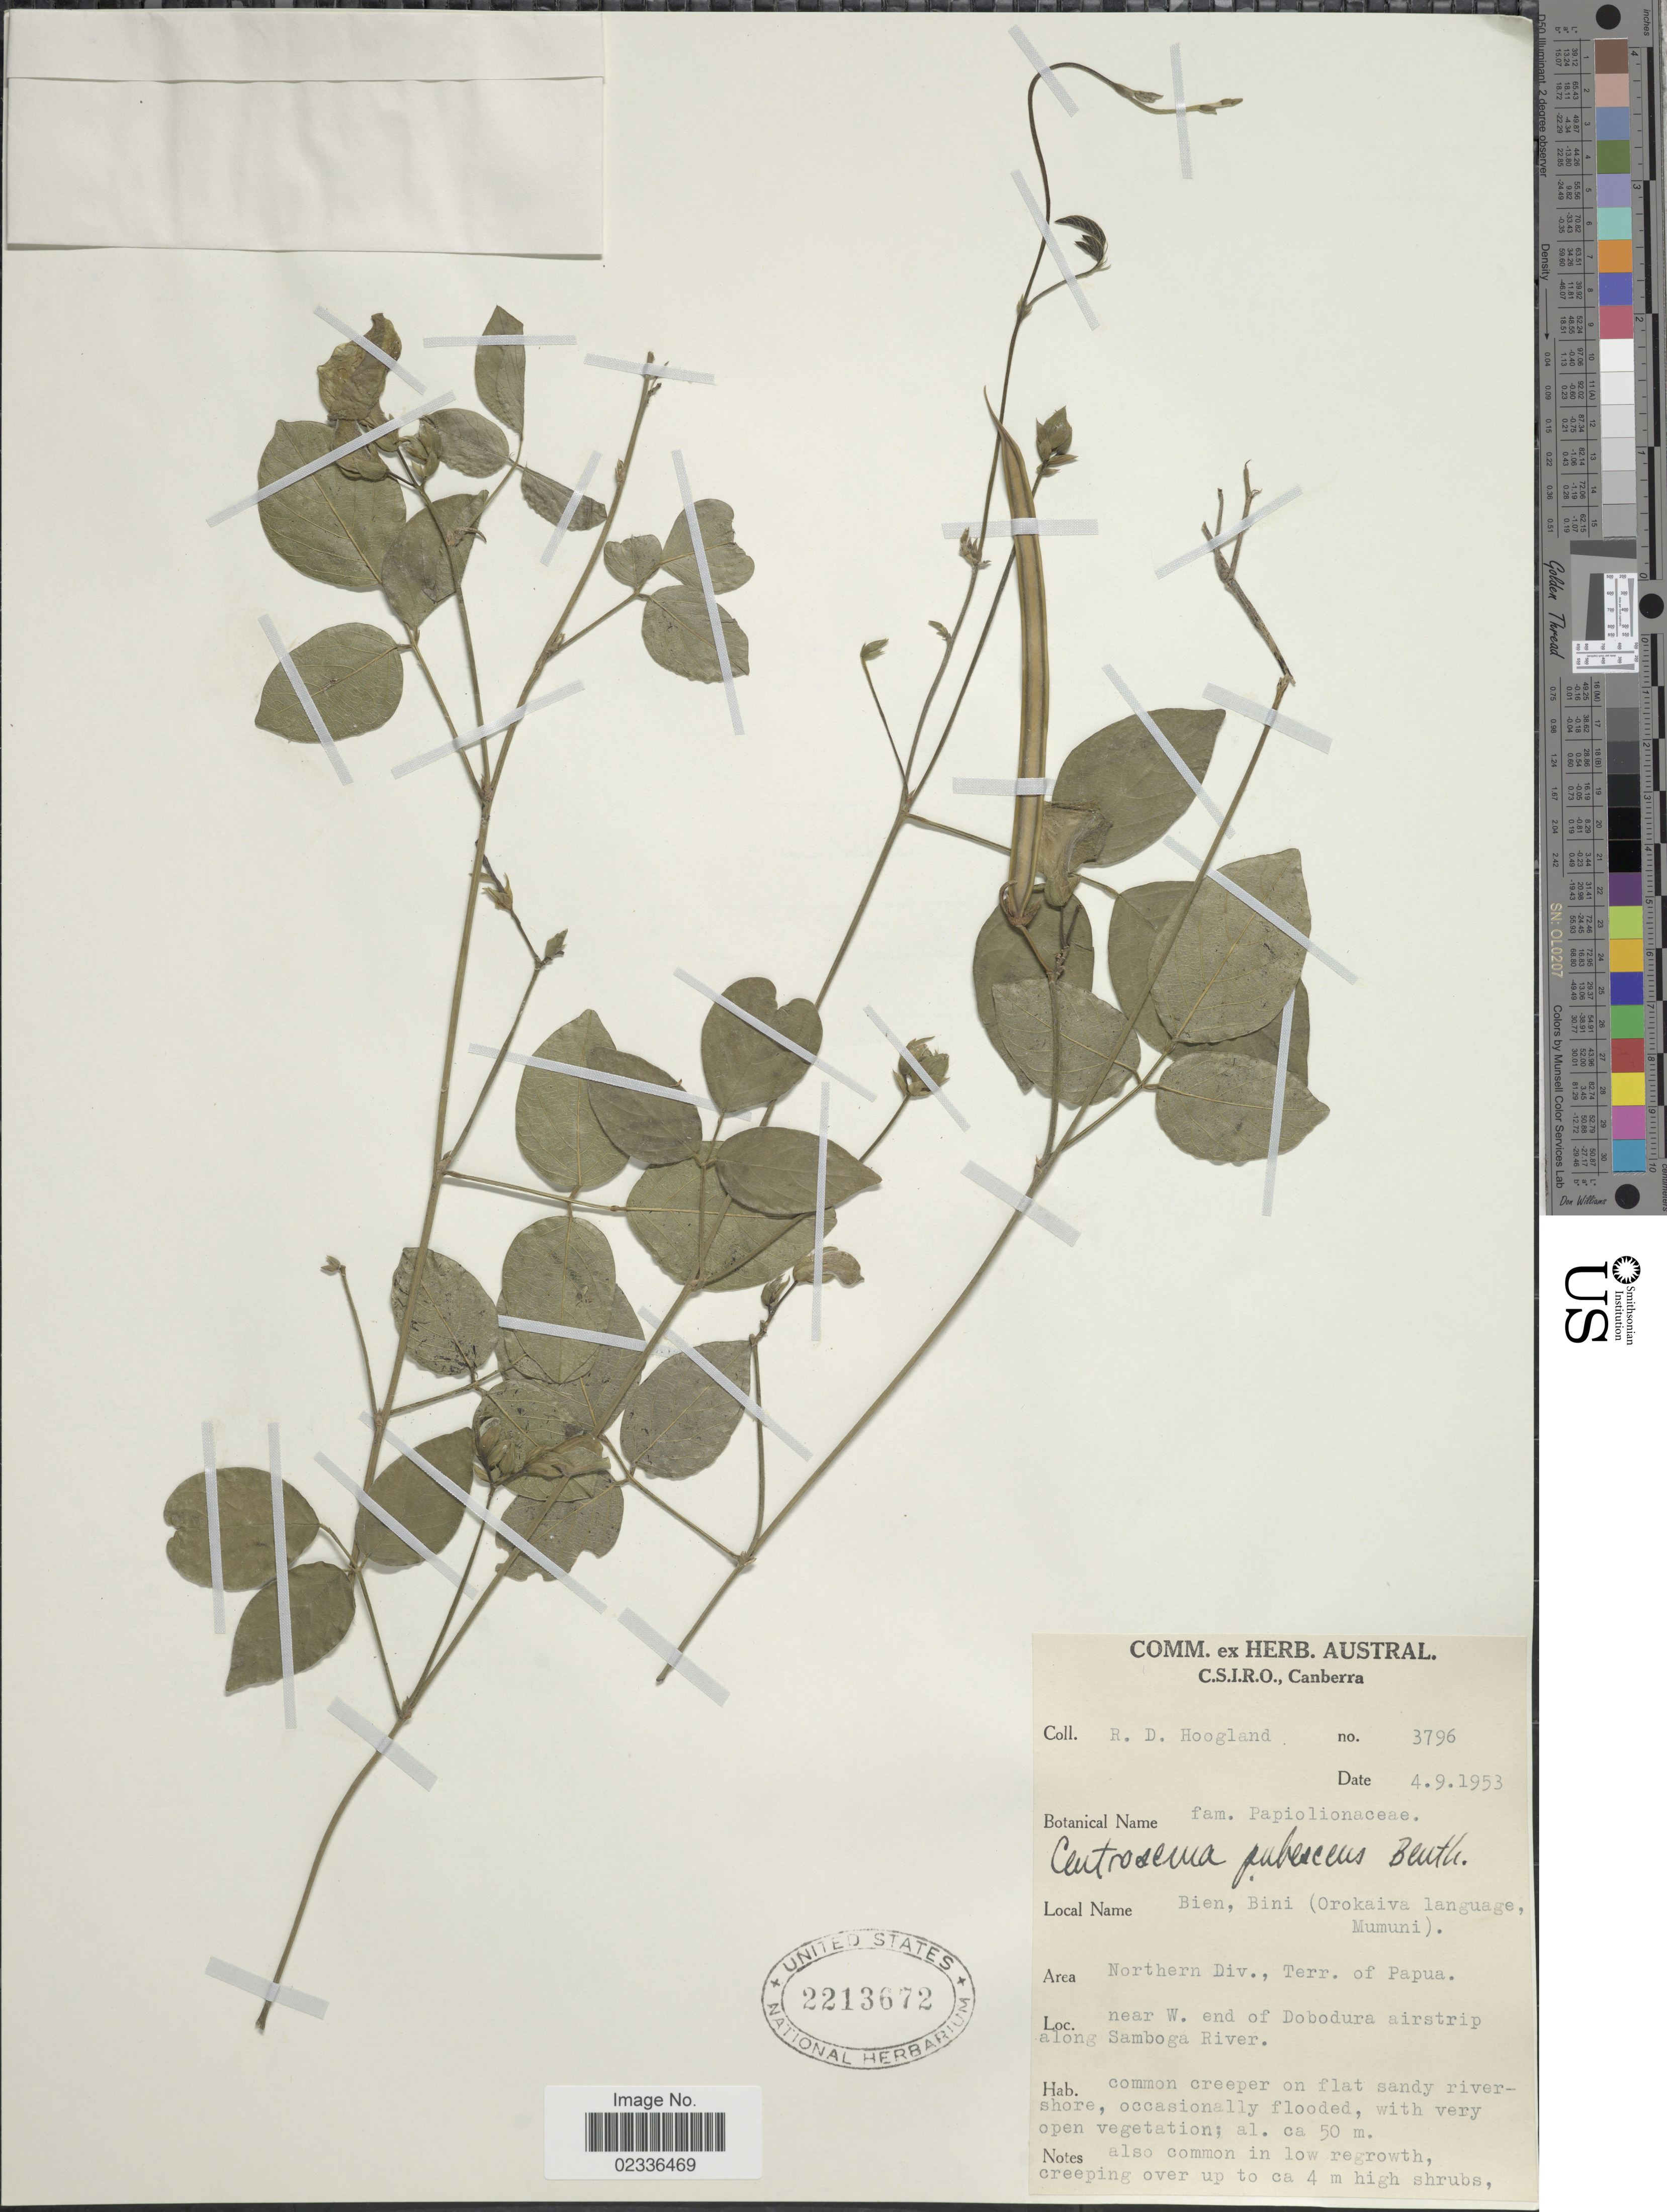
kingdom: Plantae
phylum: Tracheophyta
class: Magnoliopsida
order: Fabales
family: Fabaceae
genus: Centrosema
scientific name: Centrosema pubescens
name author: Benth.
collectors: R. D. Hoogland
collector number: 3796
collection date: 1953-09-04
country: Papua New Guinea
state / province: Northern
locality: Northern Div., Terr. of Papua, near W. end of Dobodura airstrip along Samboga River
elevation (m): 50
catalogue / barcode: US 2213672